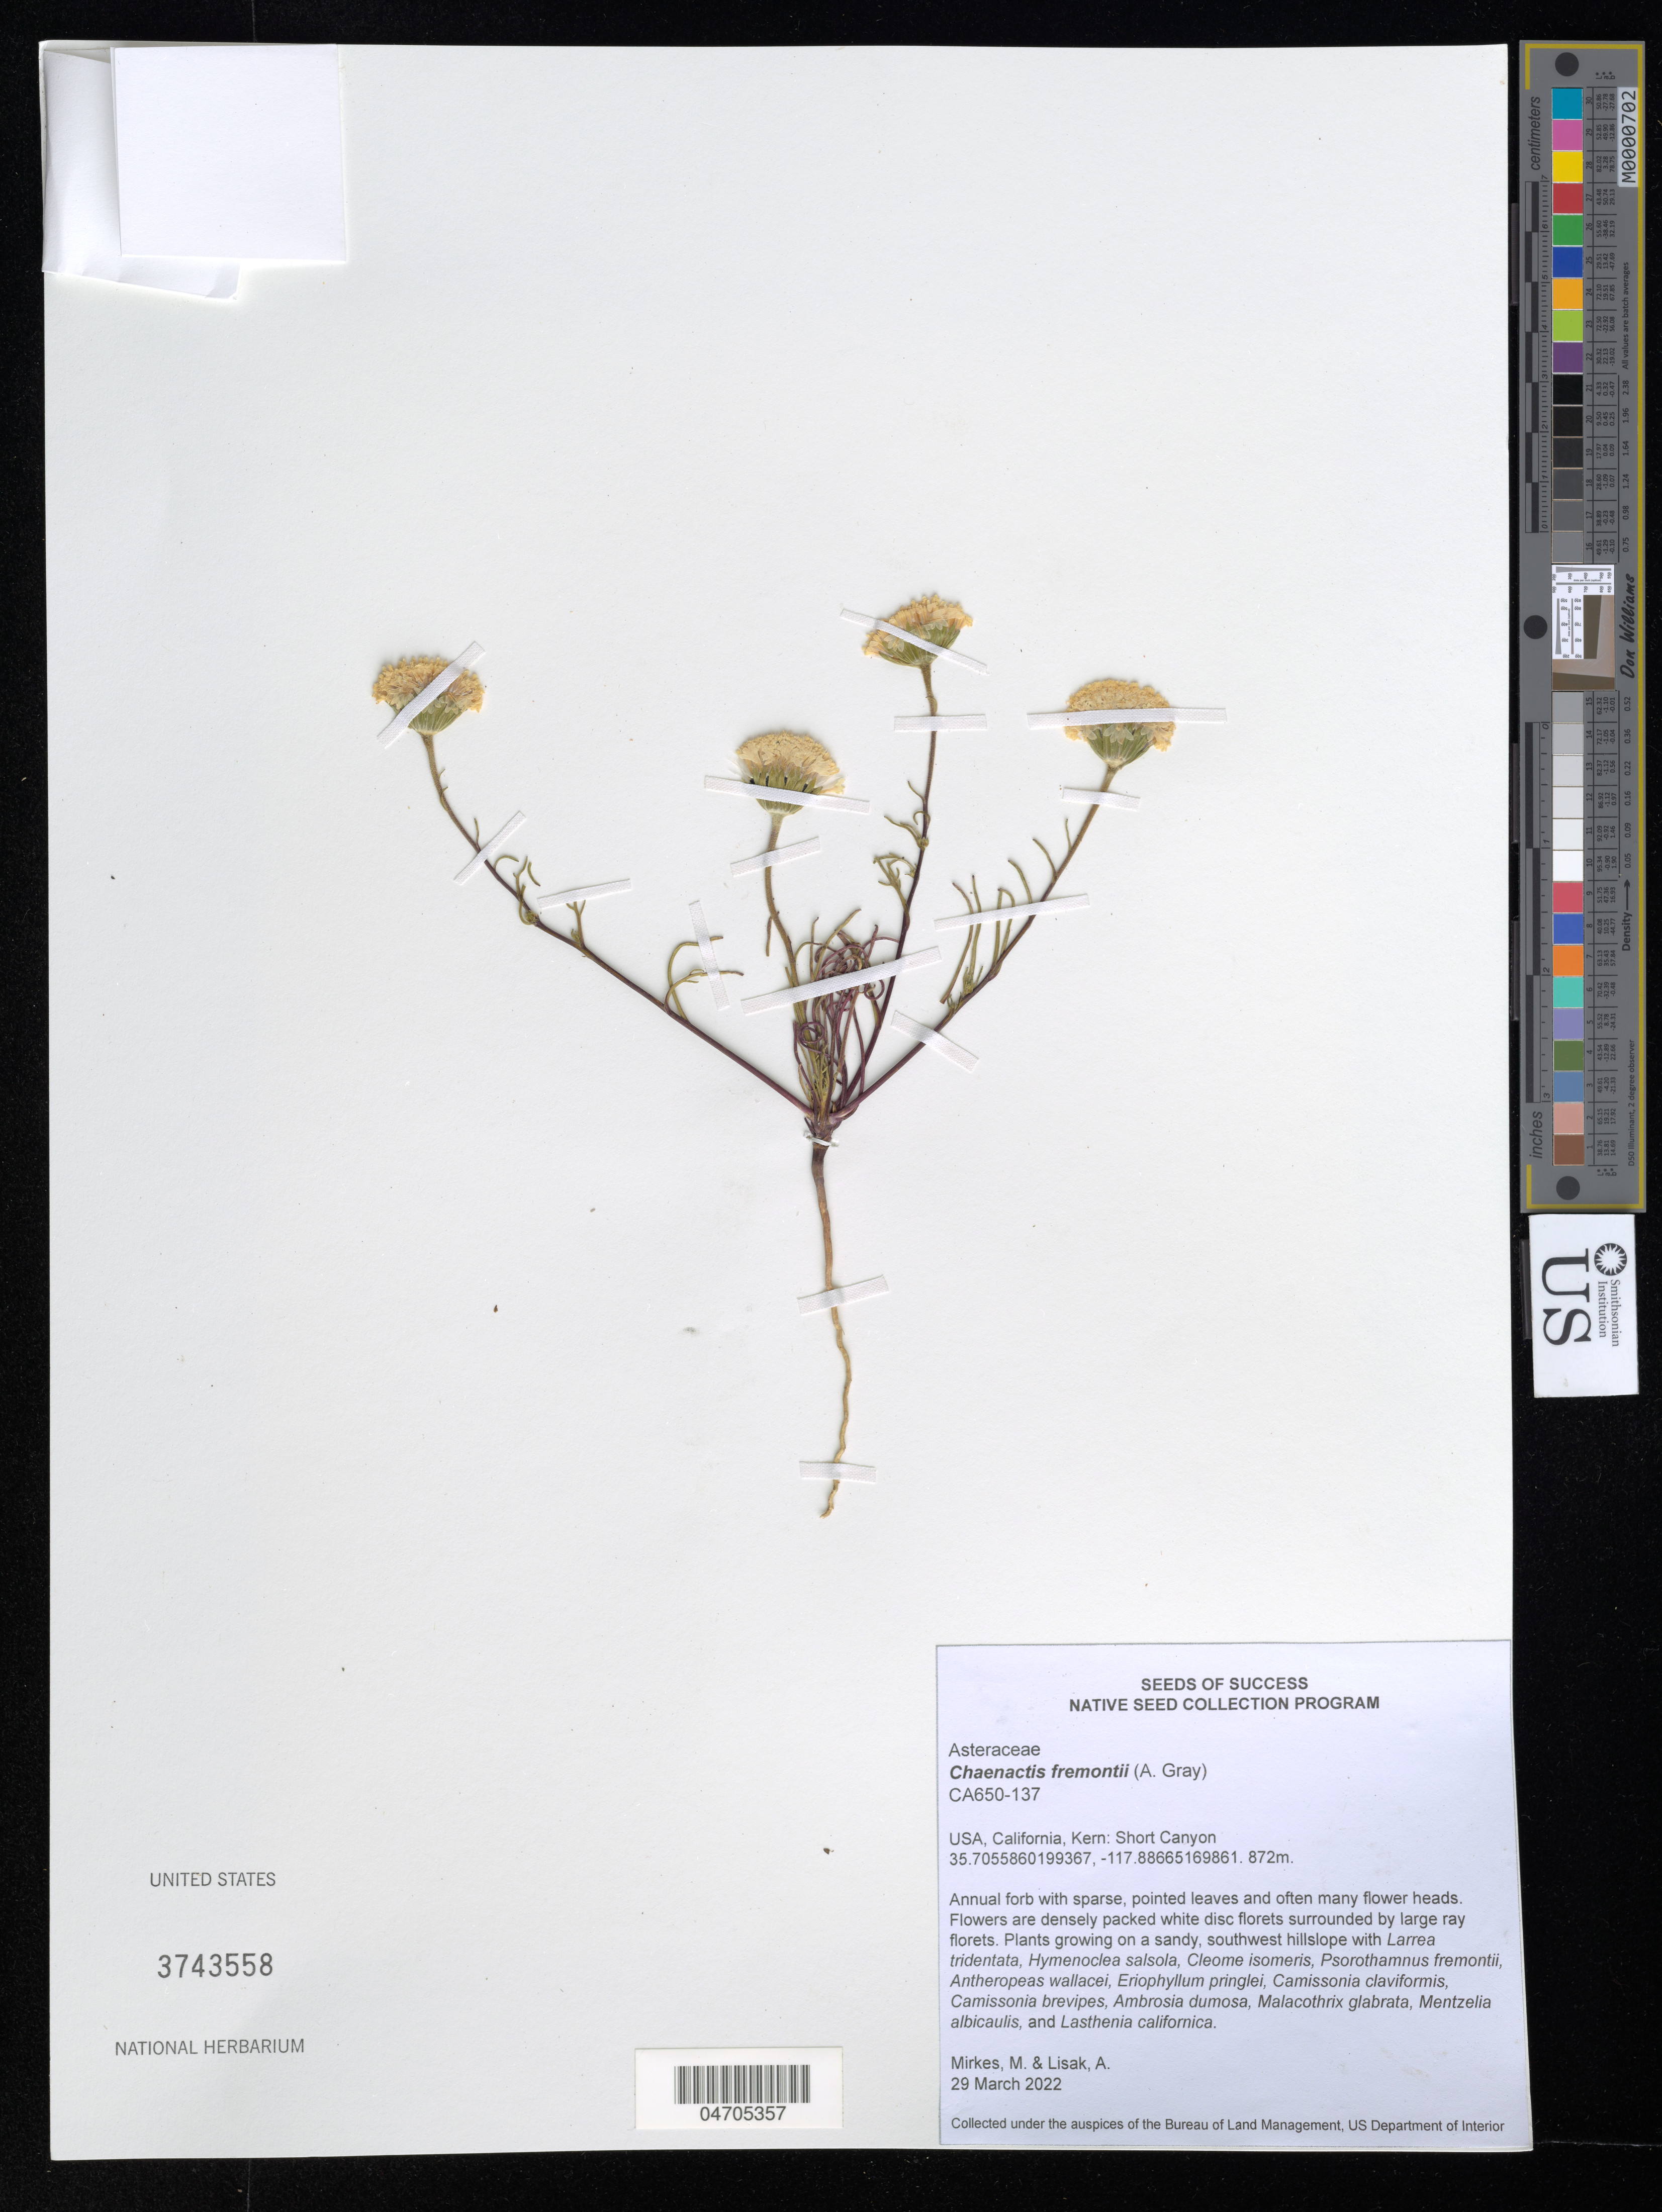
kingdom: Plantae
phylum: Tracheophyta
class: Magnoliopsida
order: Asterales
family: Asteraceae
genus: Chaenactis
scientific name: Chaenactis fremontii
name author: A. Gray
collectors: M. Mirkes & A. Lisak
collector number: CA650-137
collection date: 2022-03-29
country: United States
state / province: California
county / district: Kern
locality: Kern: Short Canyon. On a sandy, southwest hillslope.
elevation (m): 872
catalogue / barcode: US 3743558